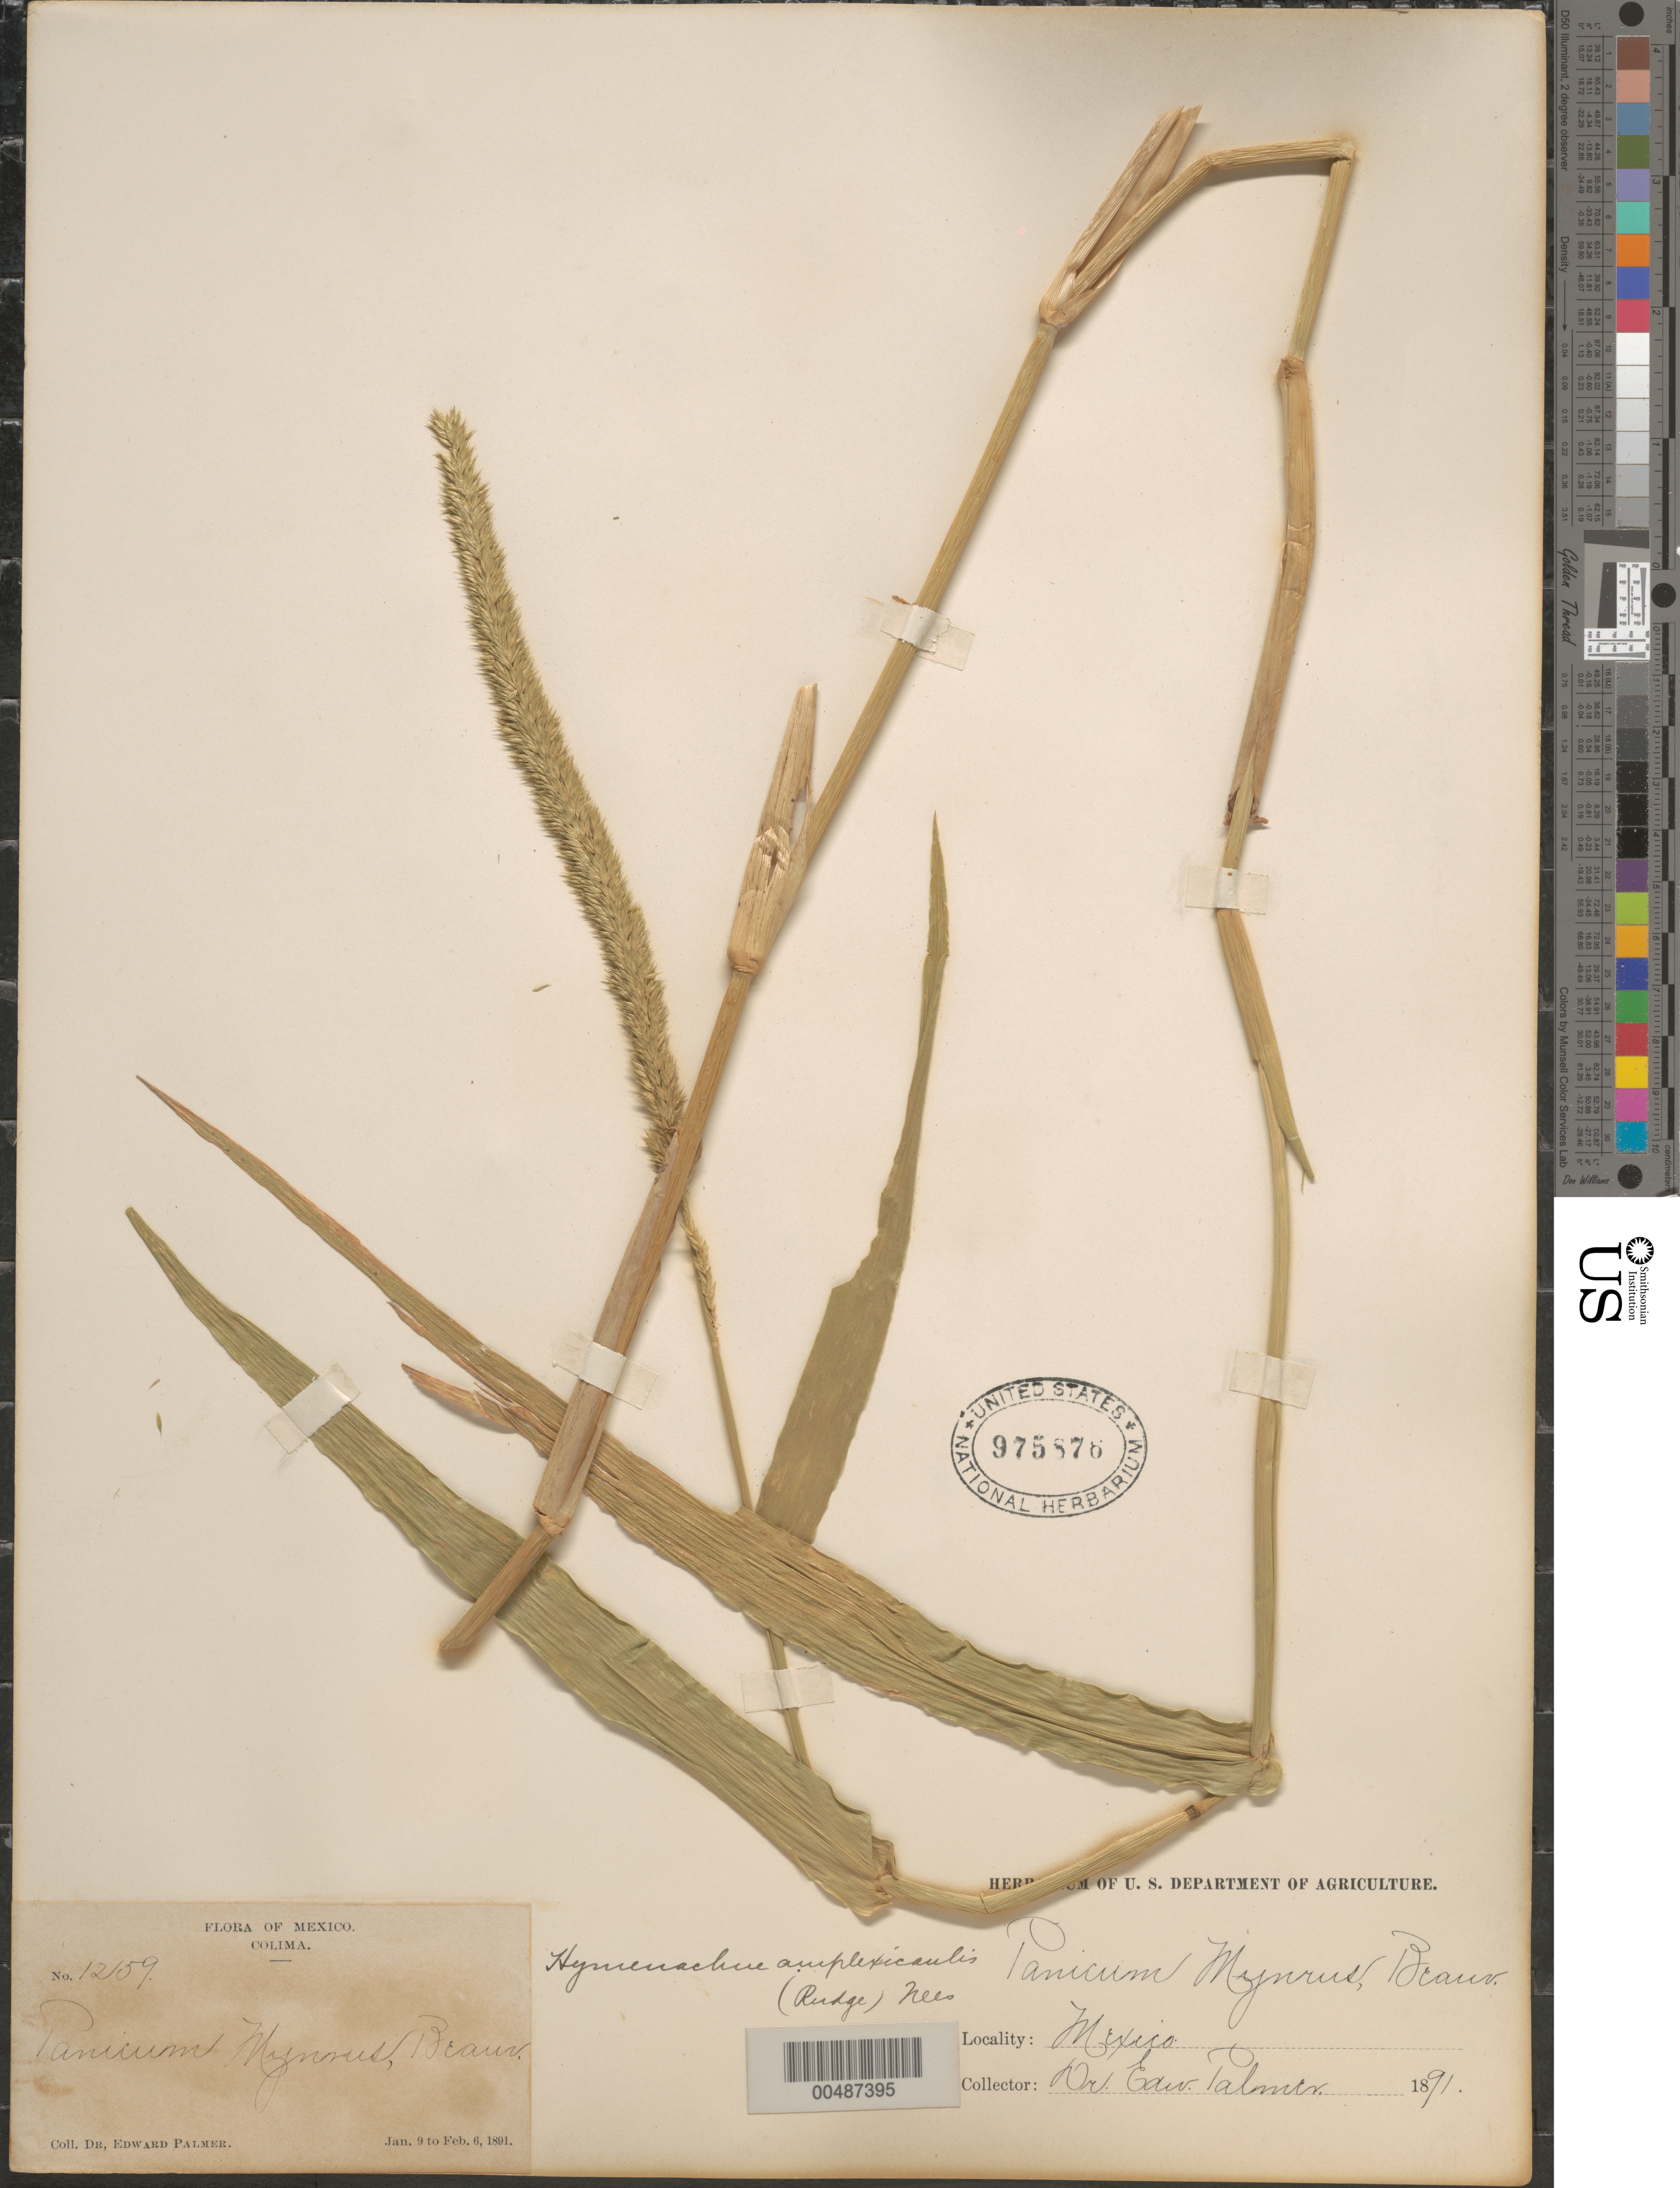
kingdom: Plantae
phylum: Tracheophyta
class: Liliopsida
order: Poales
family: Poaceae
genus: Hymenachne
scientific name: Hymenachne amplexicaulis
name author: (Rudge) Nees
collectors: E. Palmer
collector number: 12159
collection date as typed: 9 Jan 1891 to 6 Feb 1891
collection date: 1891-01-09/1891-02-06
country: Mexico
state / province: Colima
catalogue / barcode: US 975876